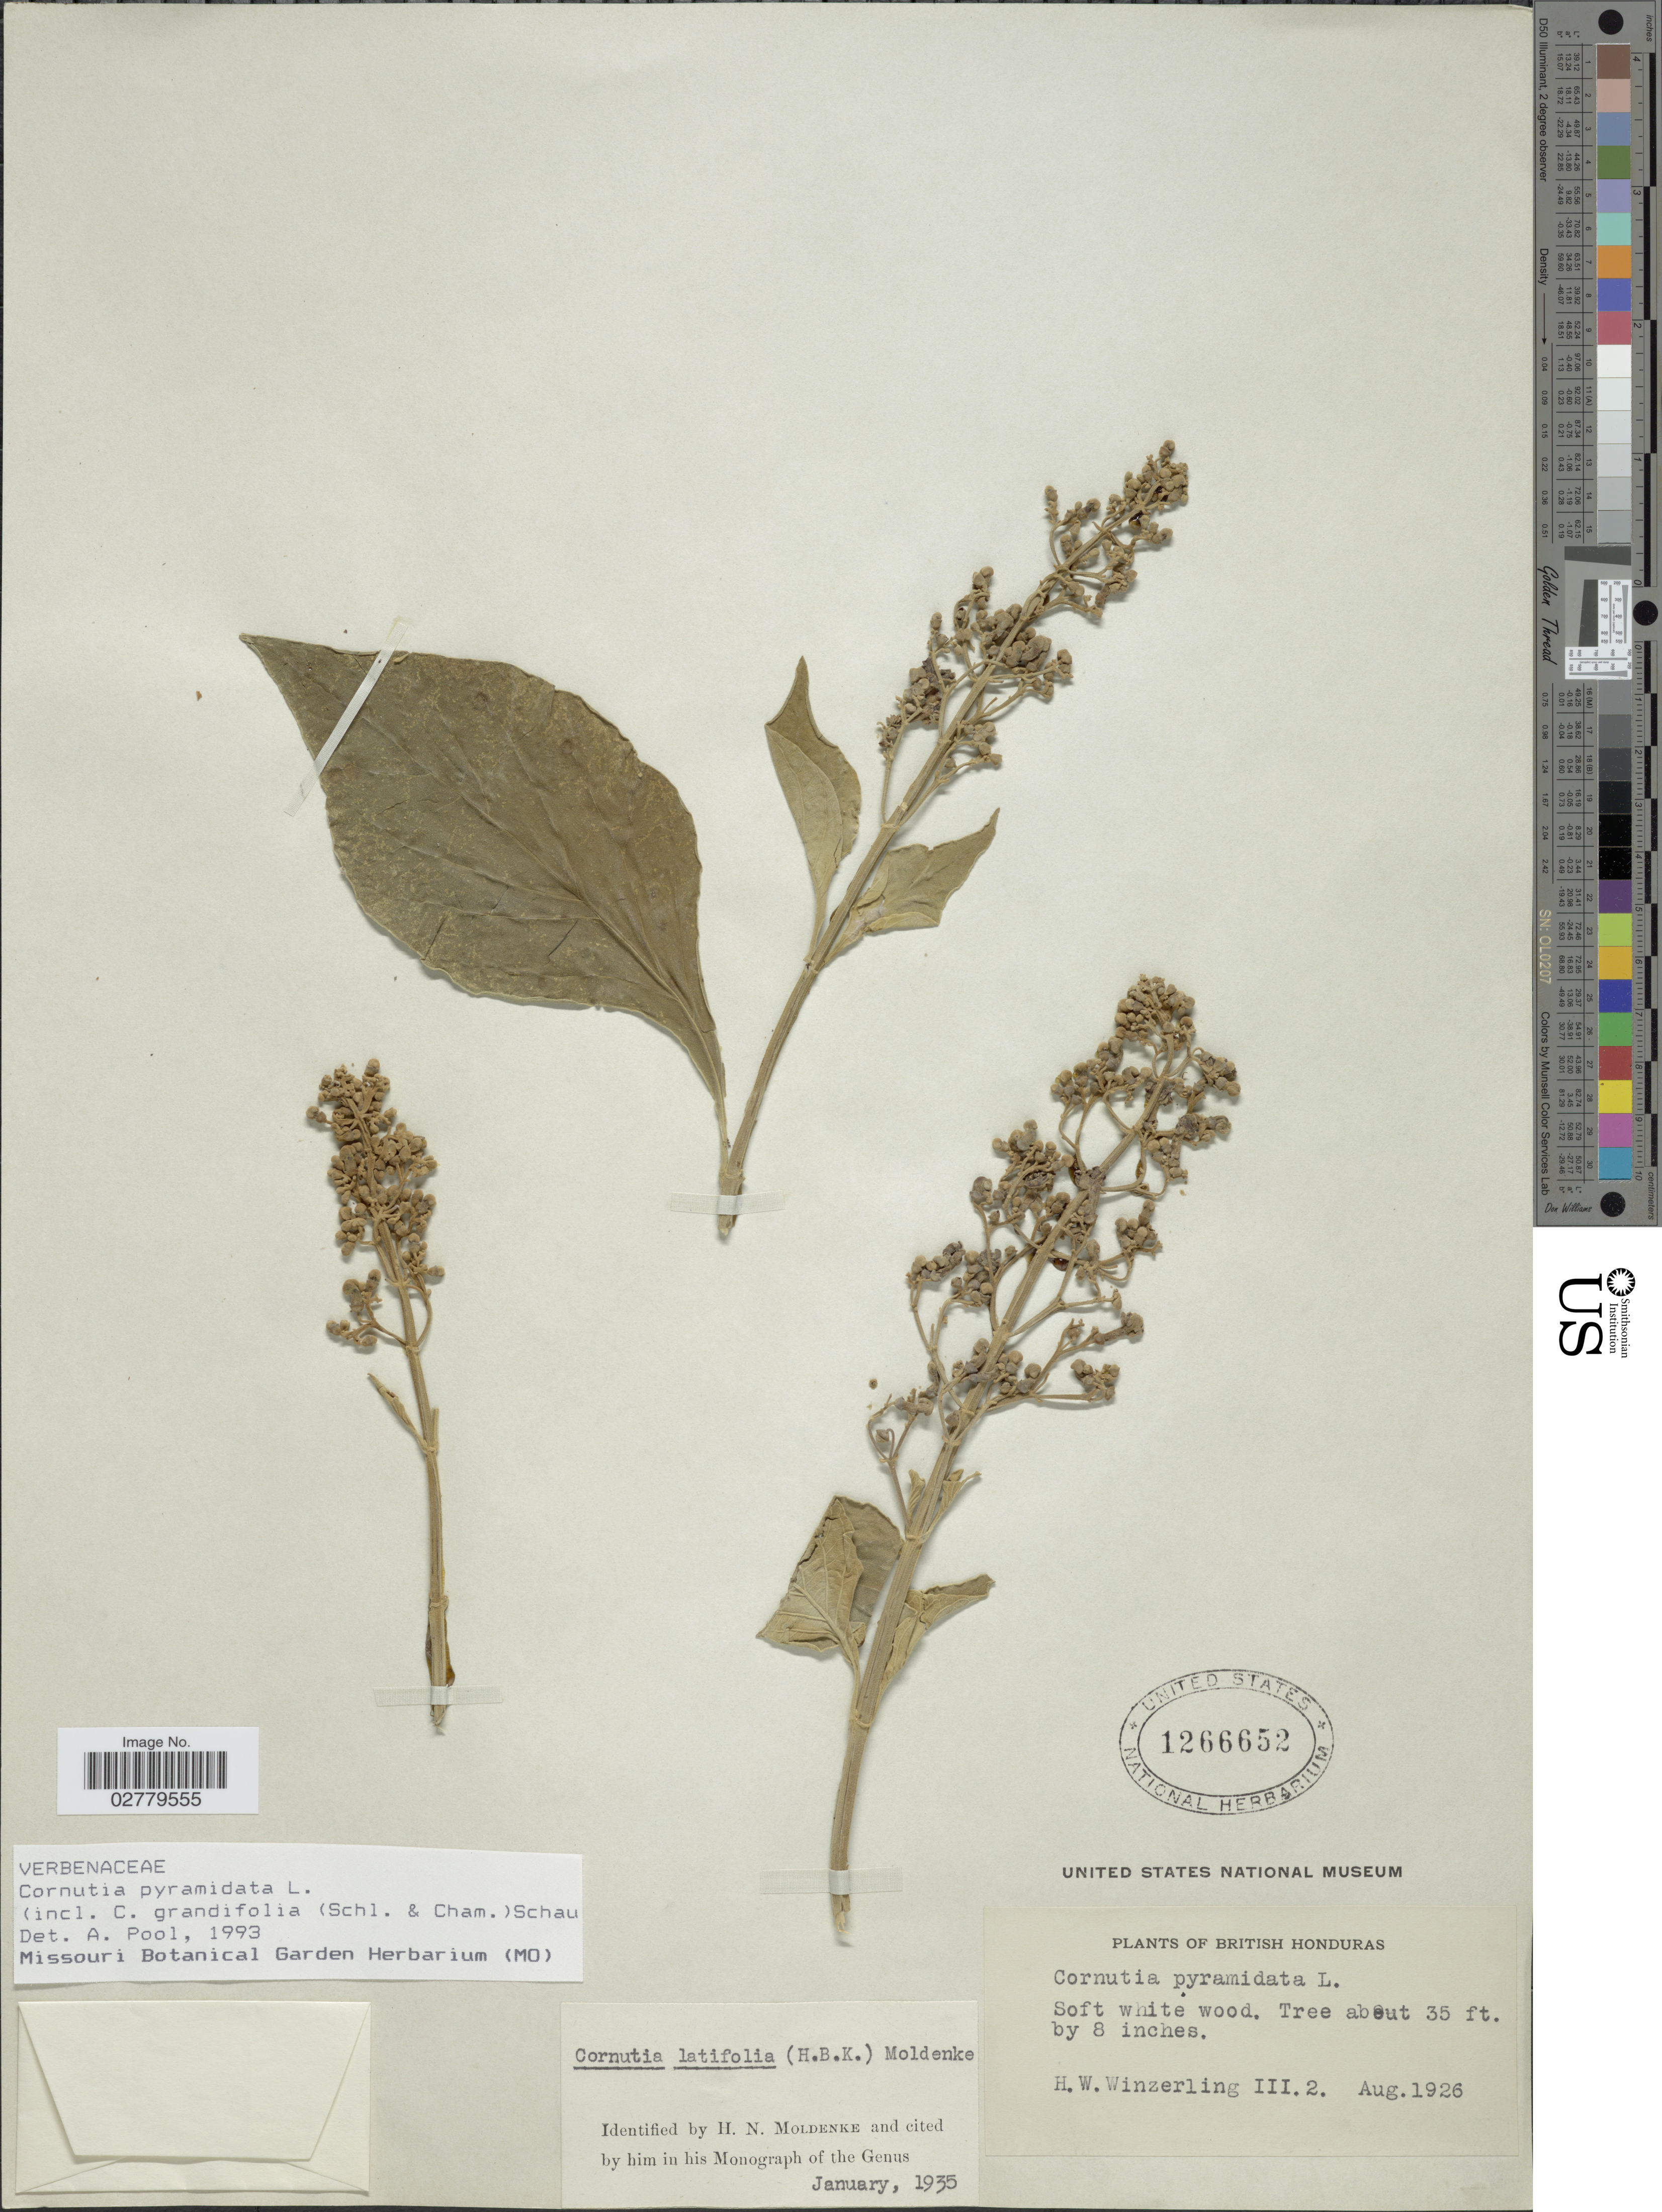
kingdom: Plantae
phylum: Tracheophyta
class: Magnoliopsida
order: Lamiales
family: Lamiaceae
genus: Cornutia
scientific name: Cornutia pyramidata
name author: L.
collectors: H. Winzerling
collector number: III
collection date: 1926-03-02/1926-08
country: Belize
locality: British Honduras.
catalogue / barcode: US 1266652